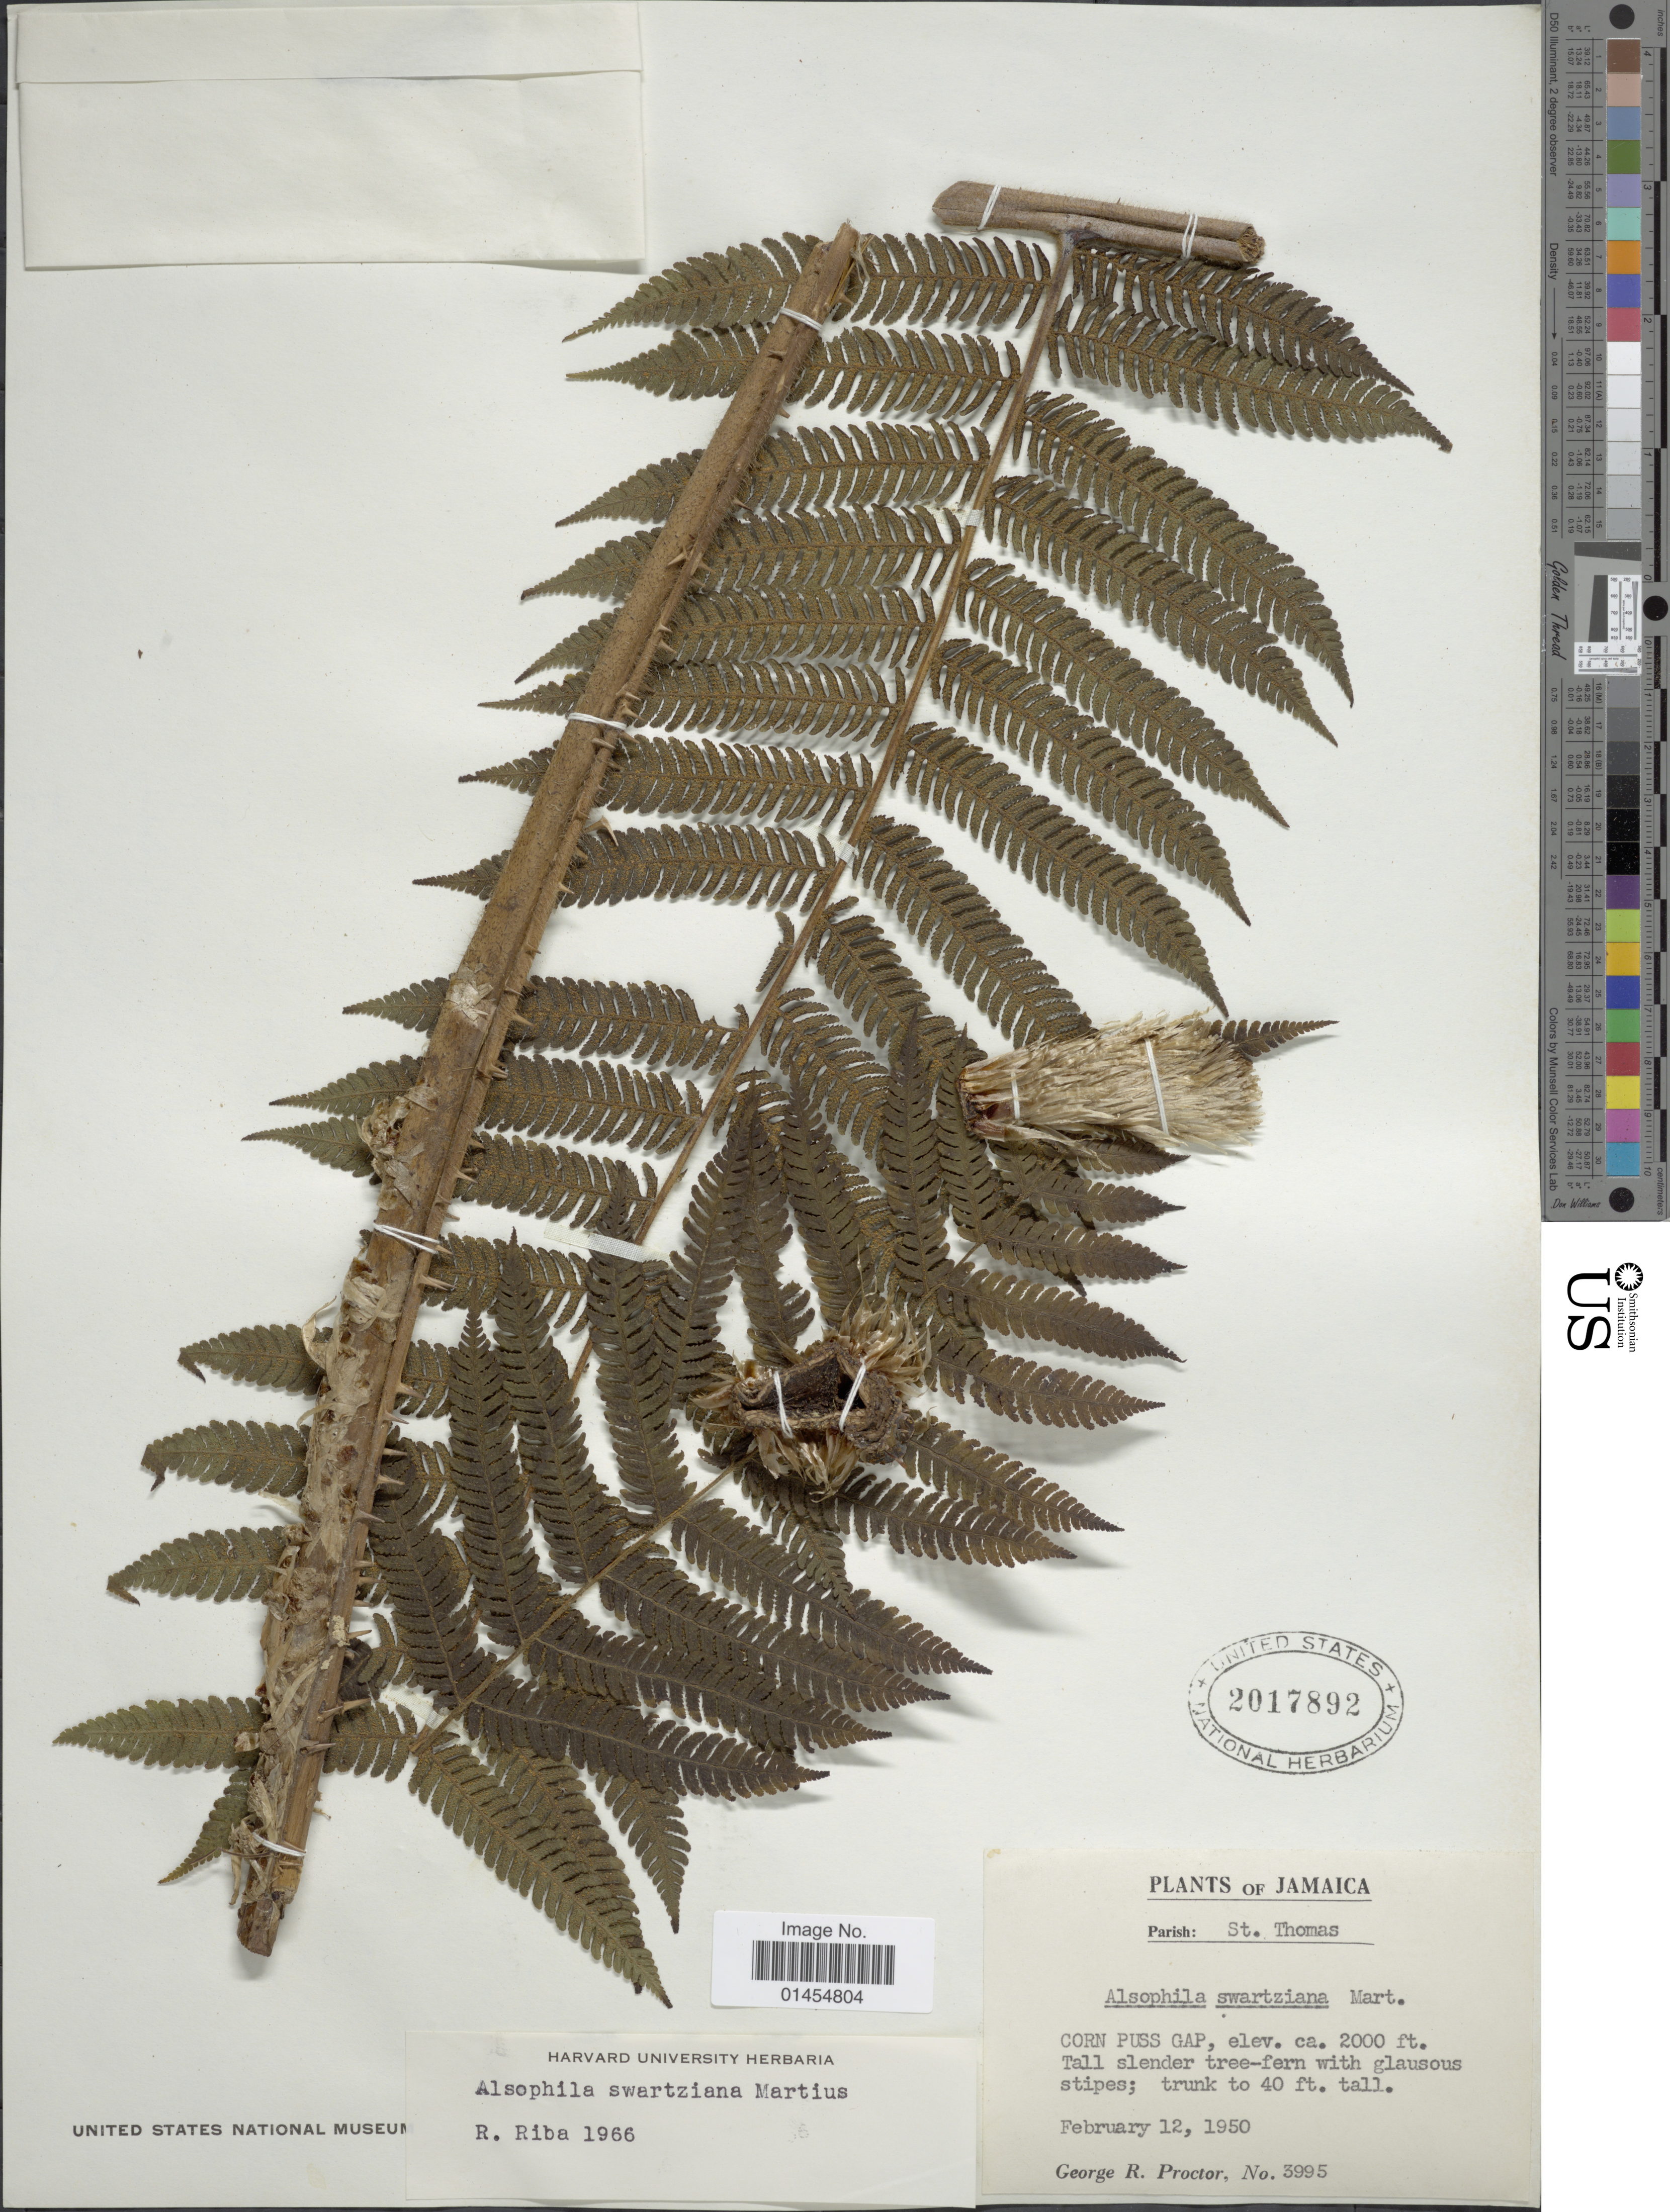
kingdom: Plantae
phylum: Tracheophyta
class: Polypodiopsida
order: Cyatheales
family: Cyatheaceae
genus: Alsophila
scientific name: Alsophila swartziana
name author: Mart.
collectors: G. R. Proctor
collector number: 3995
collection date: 1950-02-12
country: Jamaica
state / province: Saint Thomas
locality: Corn Puss Gap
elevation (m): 610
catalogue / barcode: US 2017892